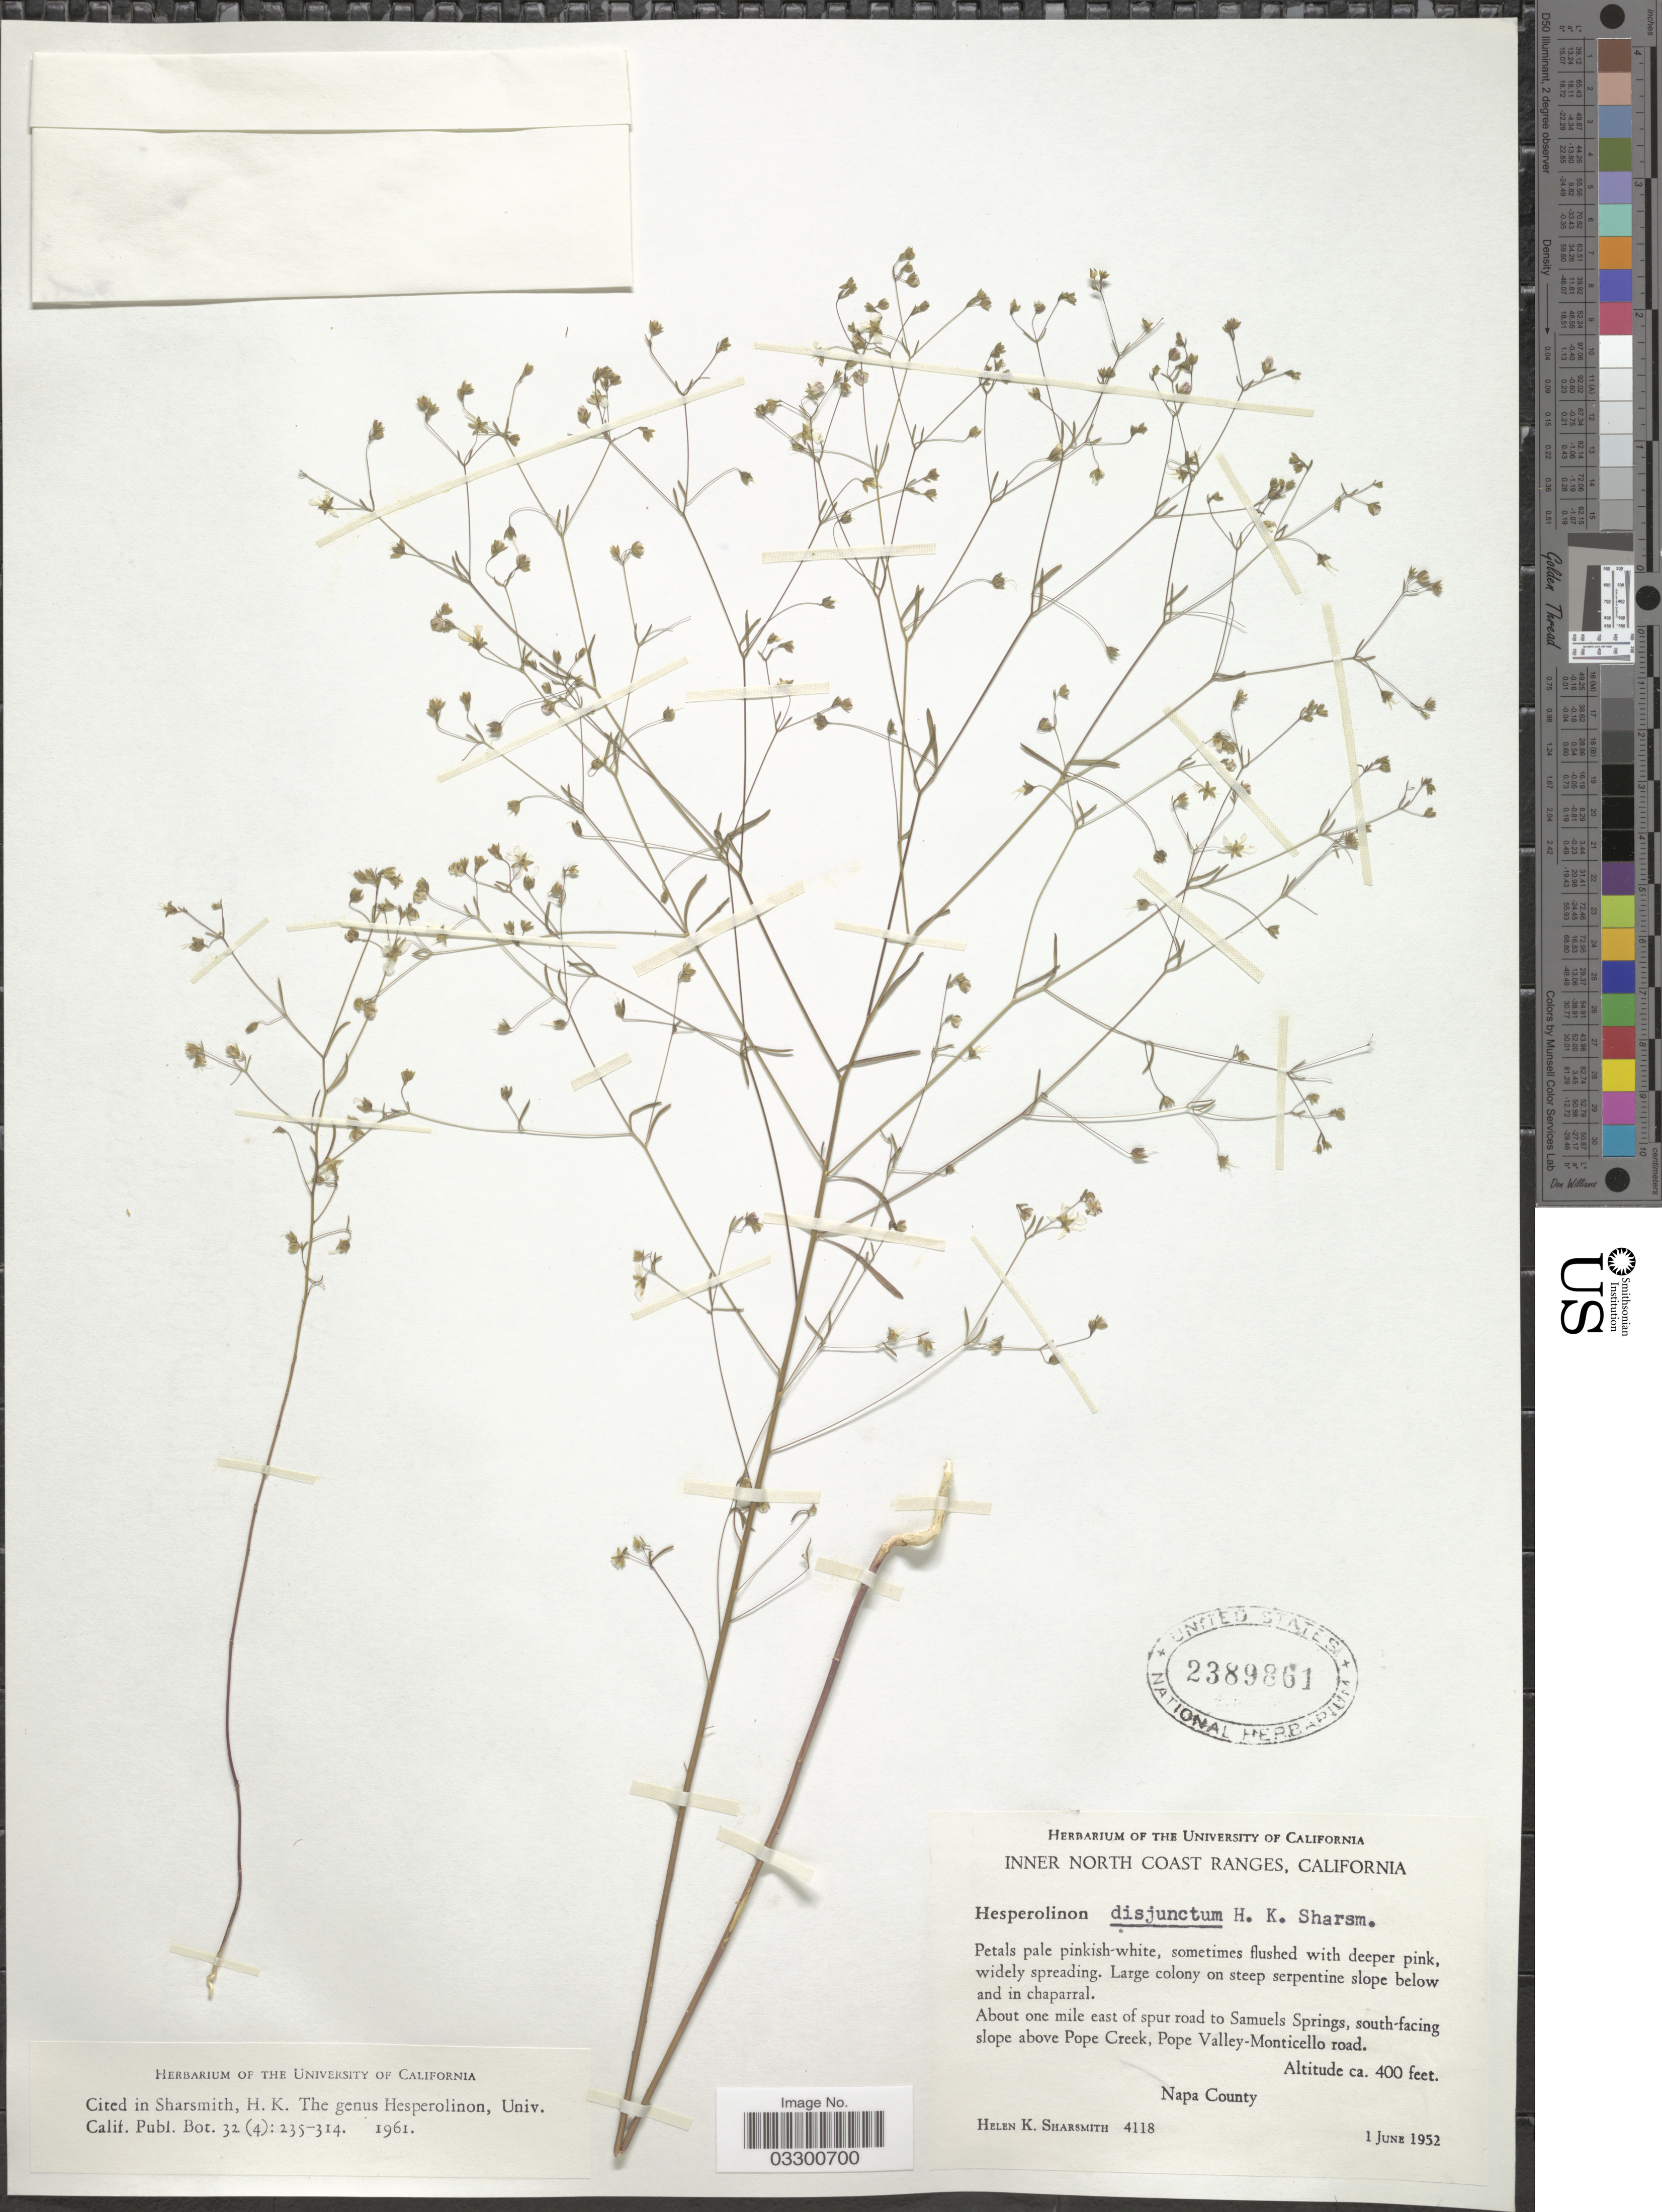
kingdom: Plantae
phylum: Tracheophyta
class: Magnoliopsida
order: Malpighiales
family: Linaceae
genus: Linum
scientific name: Linum disjunctum (H. Sharsm.) comb. nov. ined.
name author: (H. Sharsm.)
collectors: H. Sharsmith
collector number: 4118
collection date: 1952-06-01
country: United States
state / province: California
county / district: Napa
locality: Inner North Coast Ranges. About one mile east of spur road to Samuels Springs, south-facing slope above Pope Creek, Pope Valley-Monticello road. Napa County.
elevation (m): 122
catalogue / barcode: US 2389861